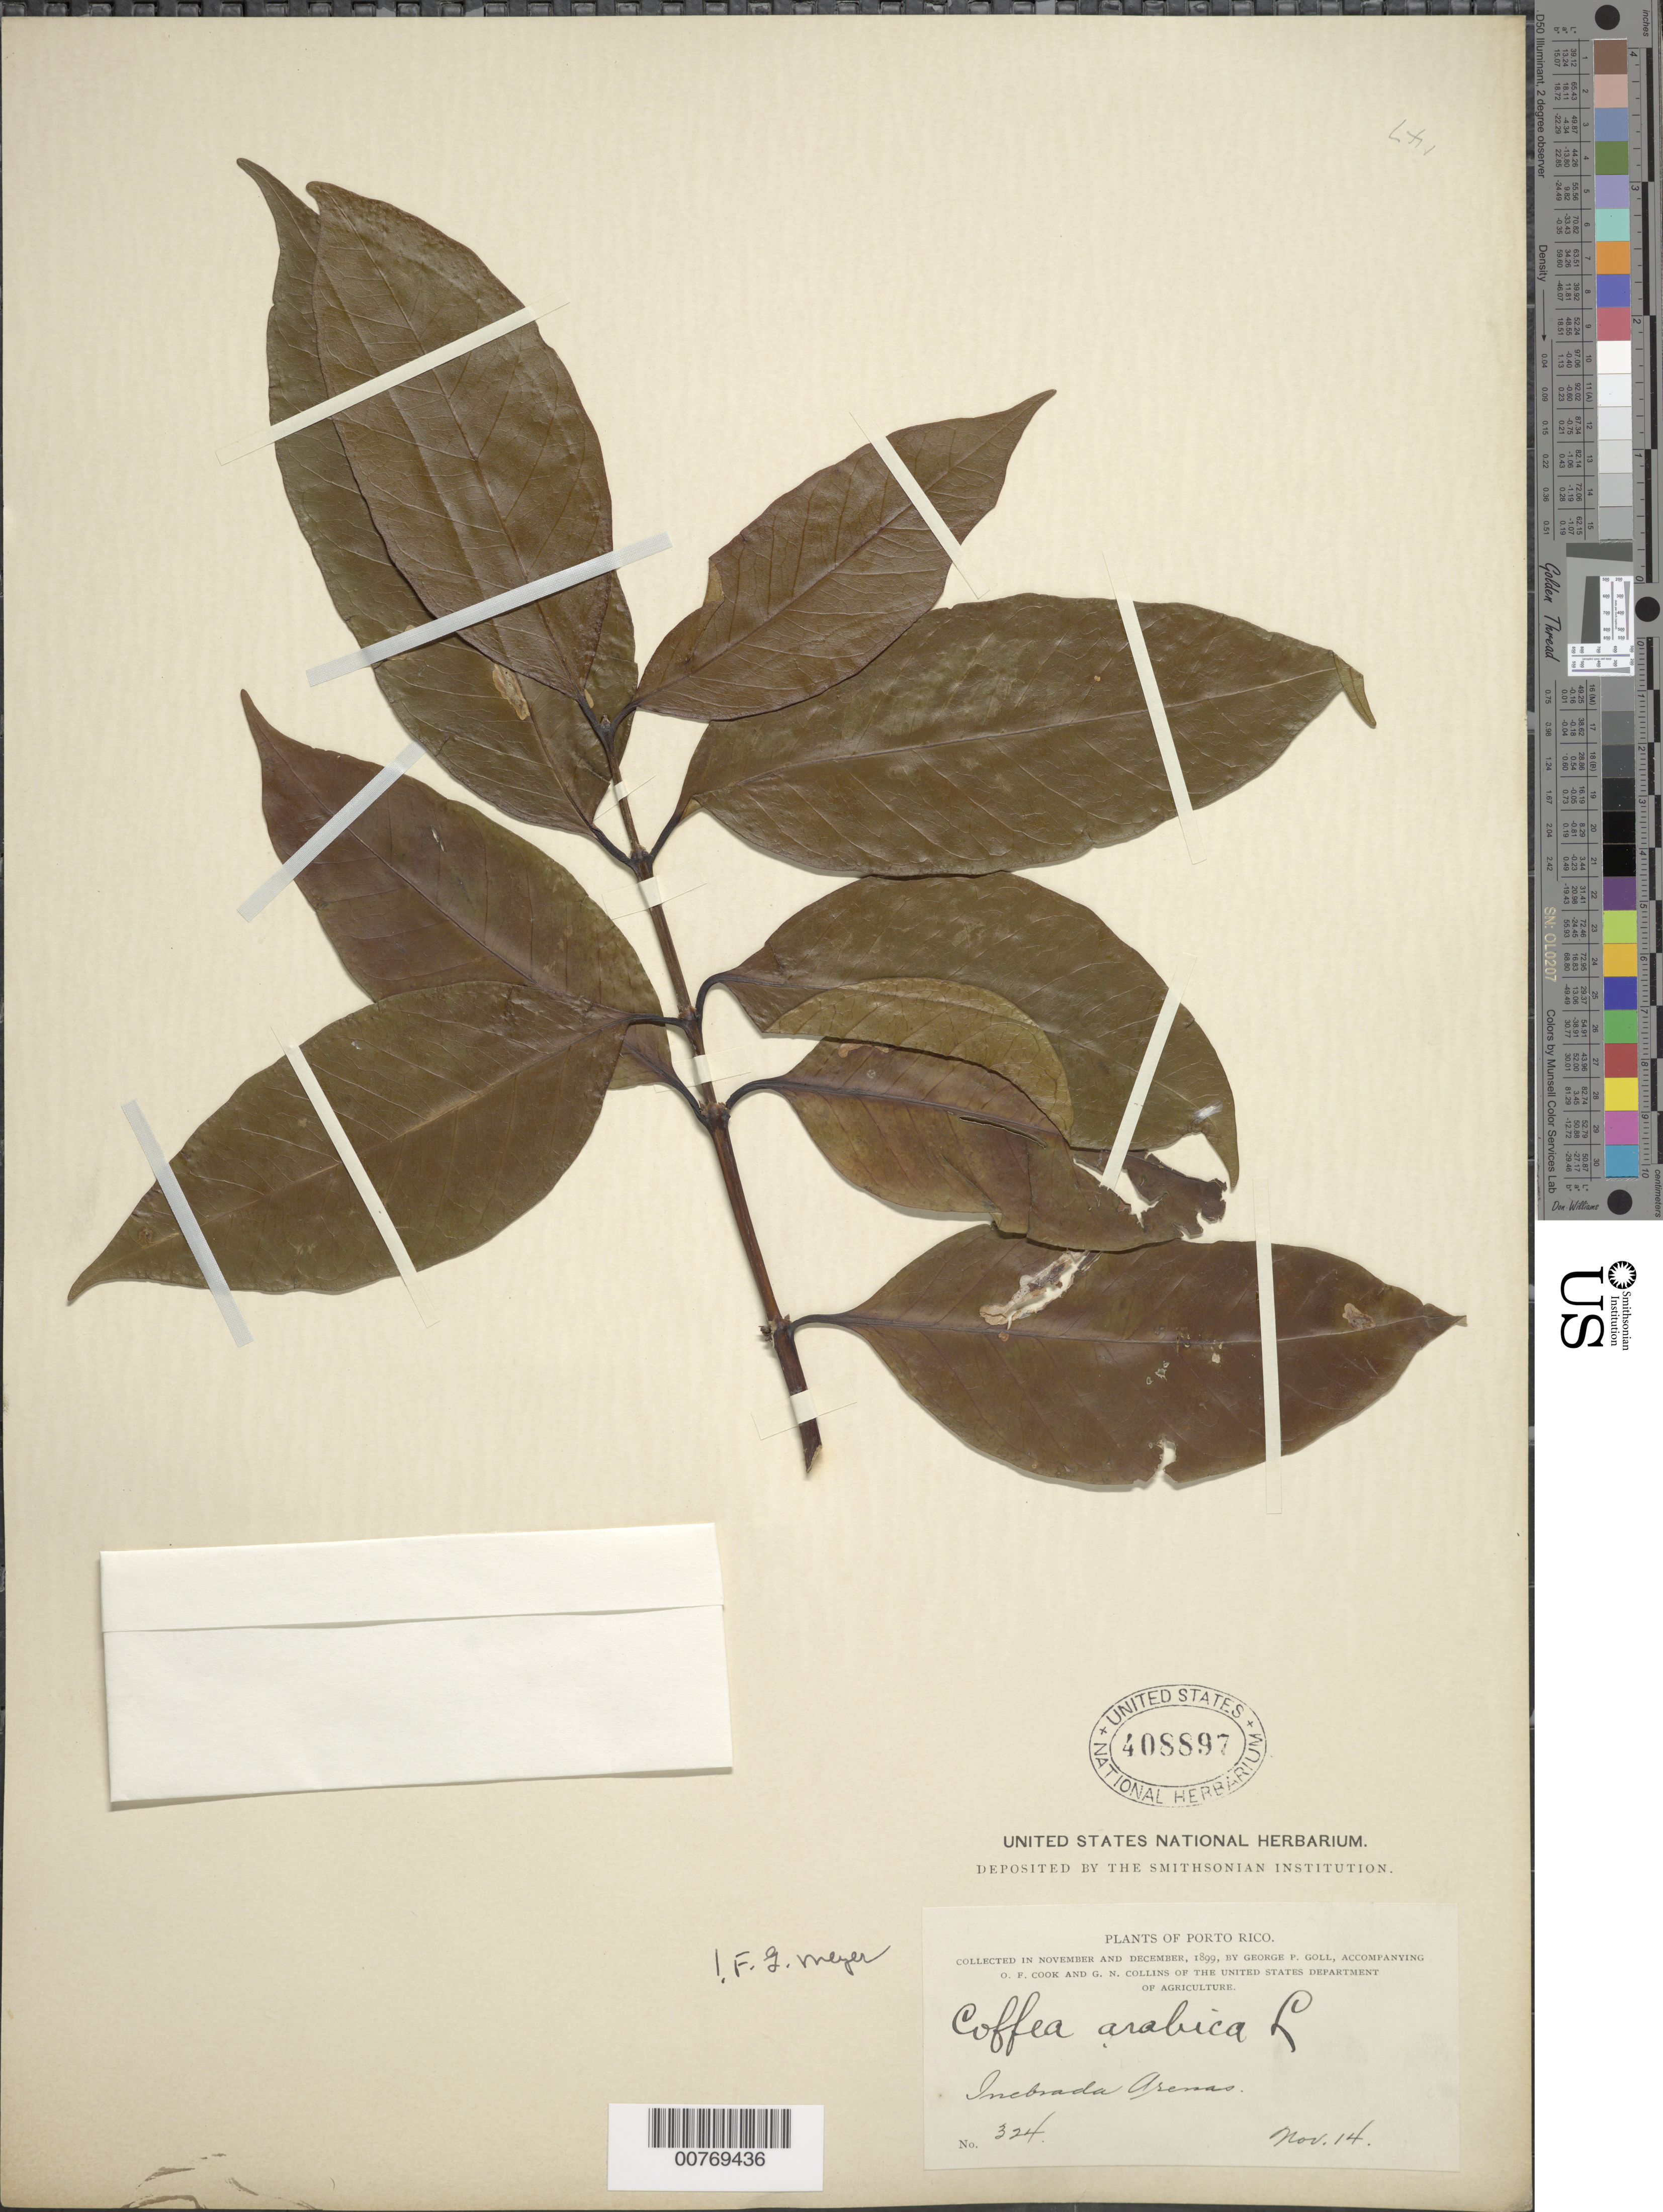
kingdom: Plantae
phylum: Tracheophyta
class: Magnoliopsida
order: Gentianales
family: Rubiaceae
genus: Coffea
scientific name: Coffea arabica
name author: L.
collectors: G. Goll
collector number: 324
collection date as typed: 14 Nov 1899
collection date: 1899-11-14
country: Puerto Rico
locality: Quebrada Arenas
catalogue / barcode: US 408897